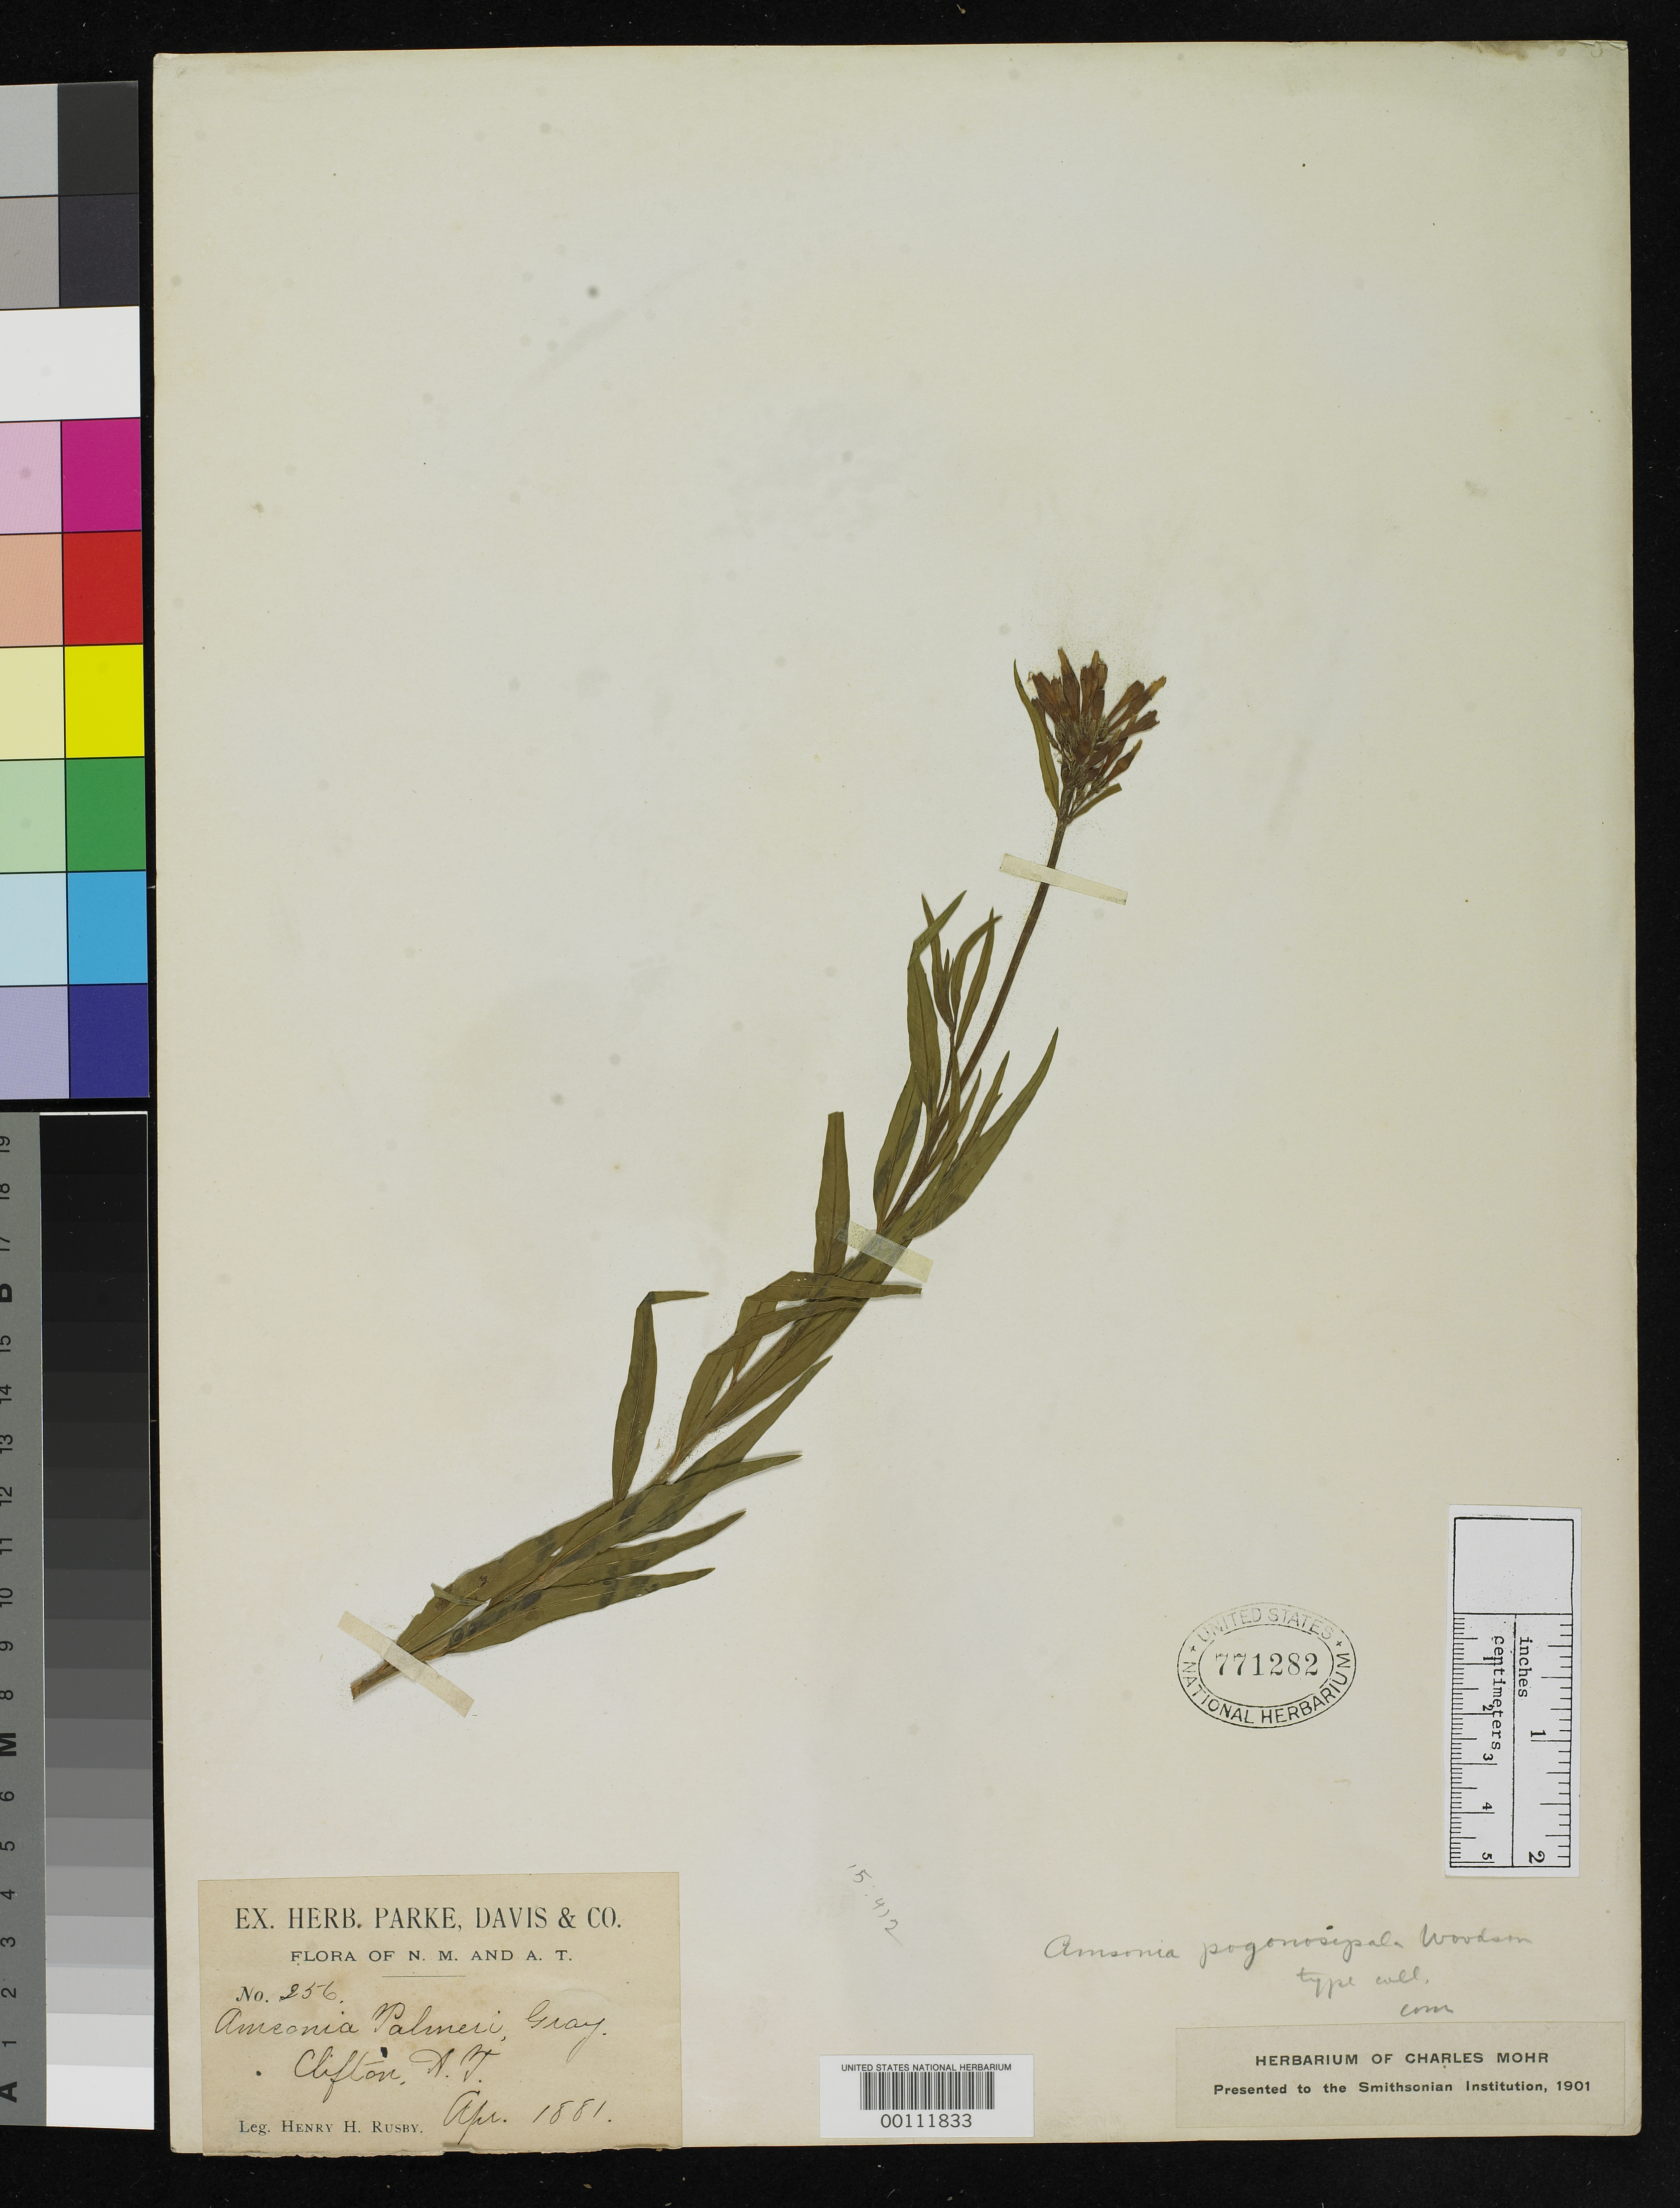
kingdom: Plantae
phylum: Tracheophyta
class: Magnoliopsida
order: Gentianales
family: Apocynaceae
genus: Amsonia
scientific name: Amsonia pogonosepala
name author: Woodson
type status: Isotype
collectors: H. H. Rusby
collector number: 256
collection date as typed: Apr 1881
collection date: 1881-04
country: United States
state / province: Arizona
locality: San Francisco Mountains.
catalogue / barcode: US 771282